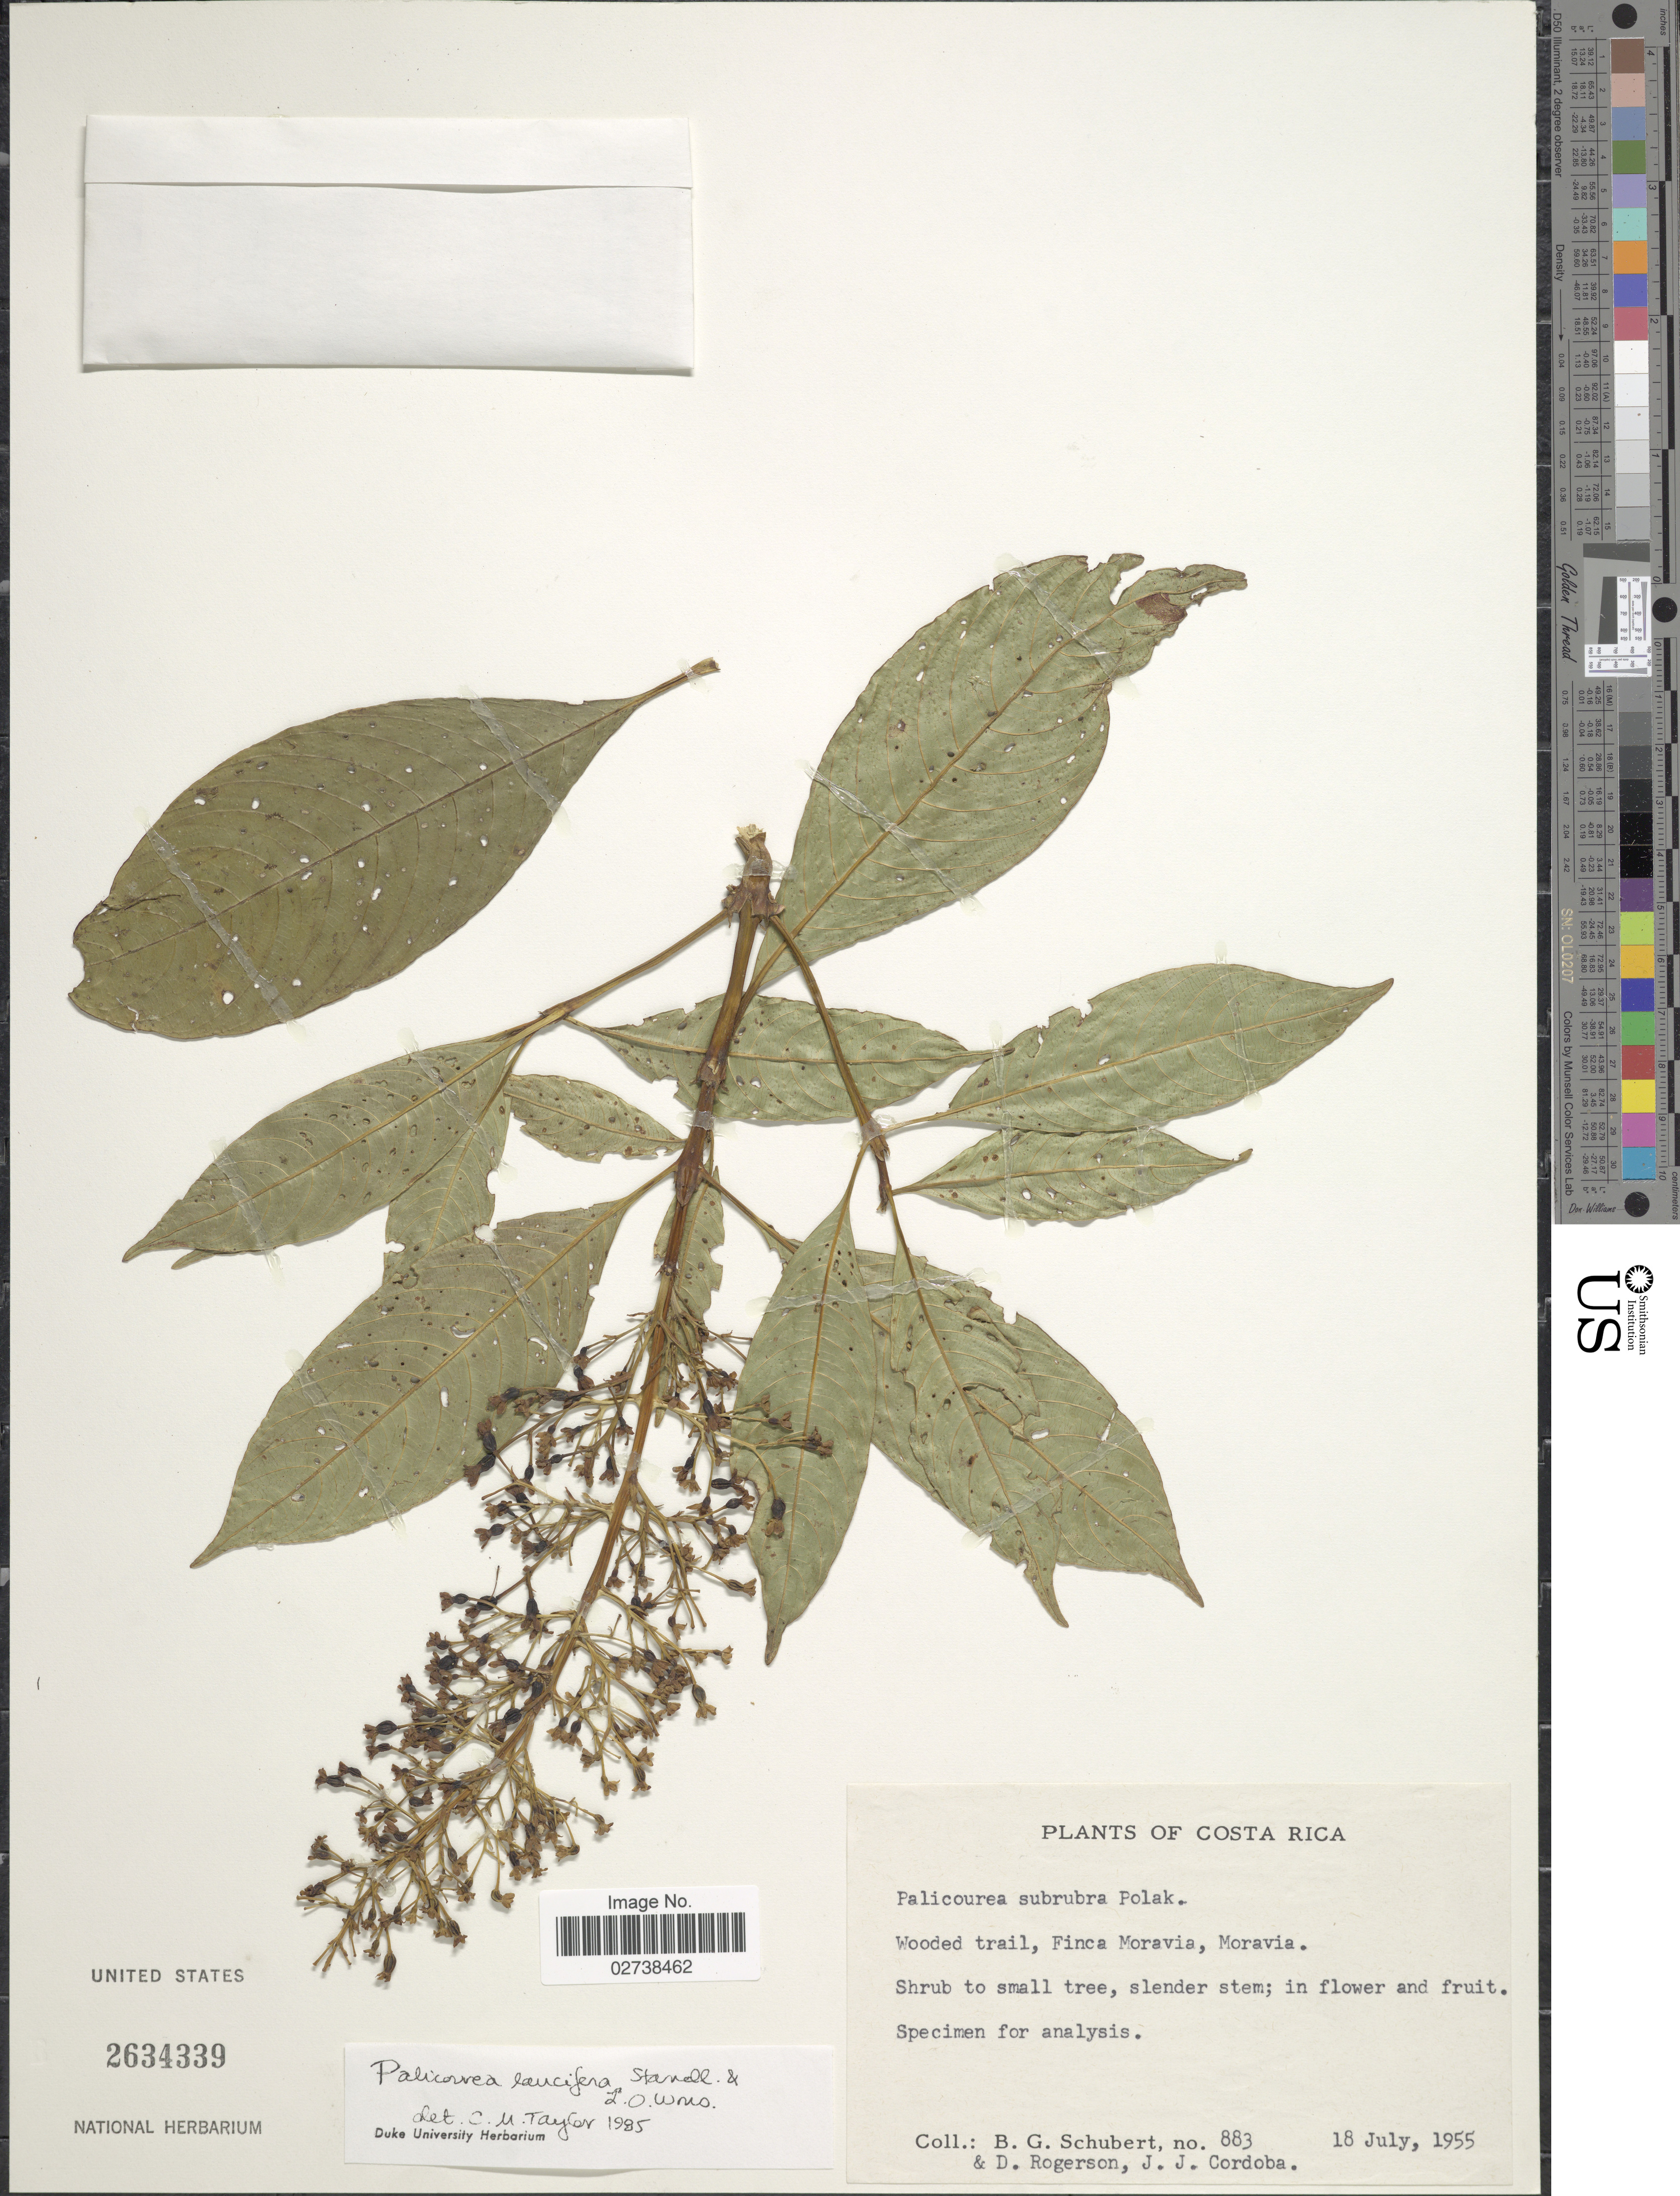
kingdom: Plantae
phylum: Tracheophyta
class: Magnoliopsida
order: Gentianales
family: Rubiaceae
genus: Palicourea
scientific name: Palicourea lancifera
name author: Standl. & L.O. Williams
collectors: B. Schubert, D. Rogerson & J. Cordoba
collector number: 883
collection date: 1955-07-18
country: Costa Rica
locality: Wooded trail, Finca Moravia, Moravia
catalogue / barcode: US 2634339